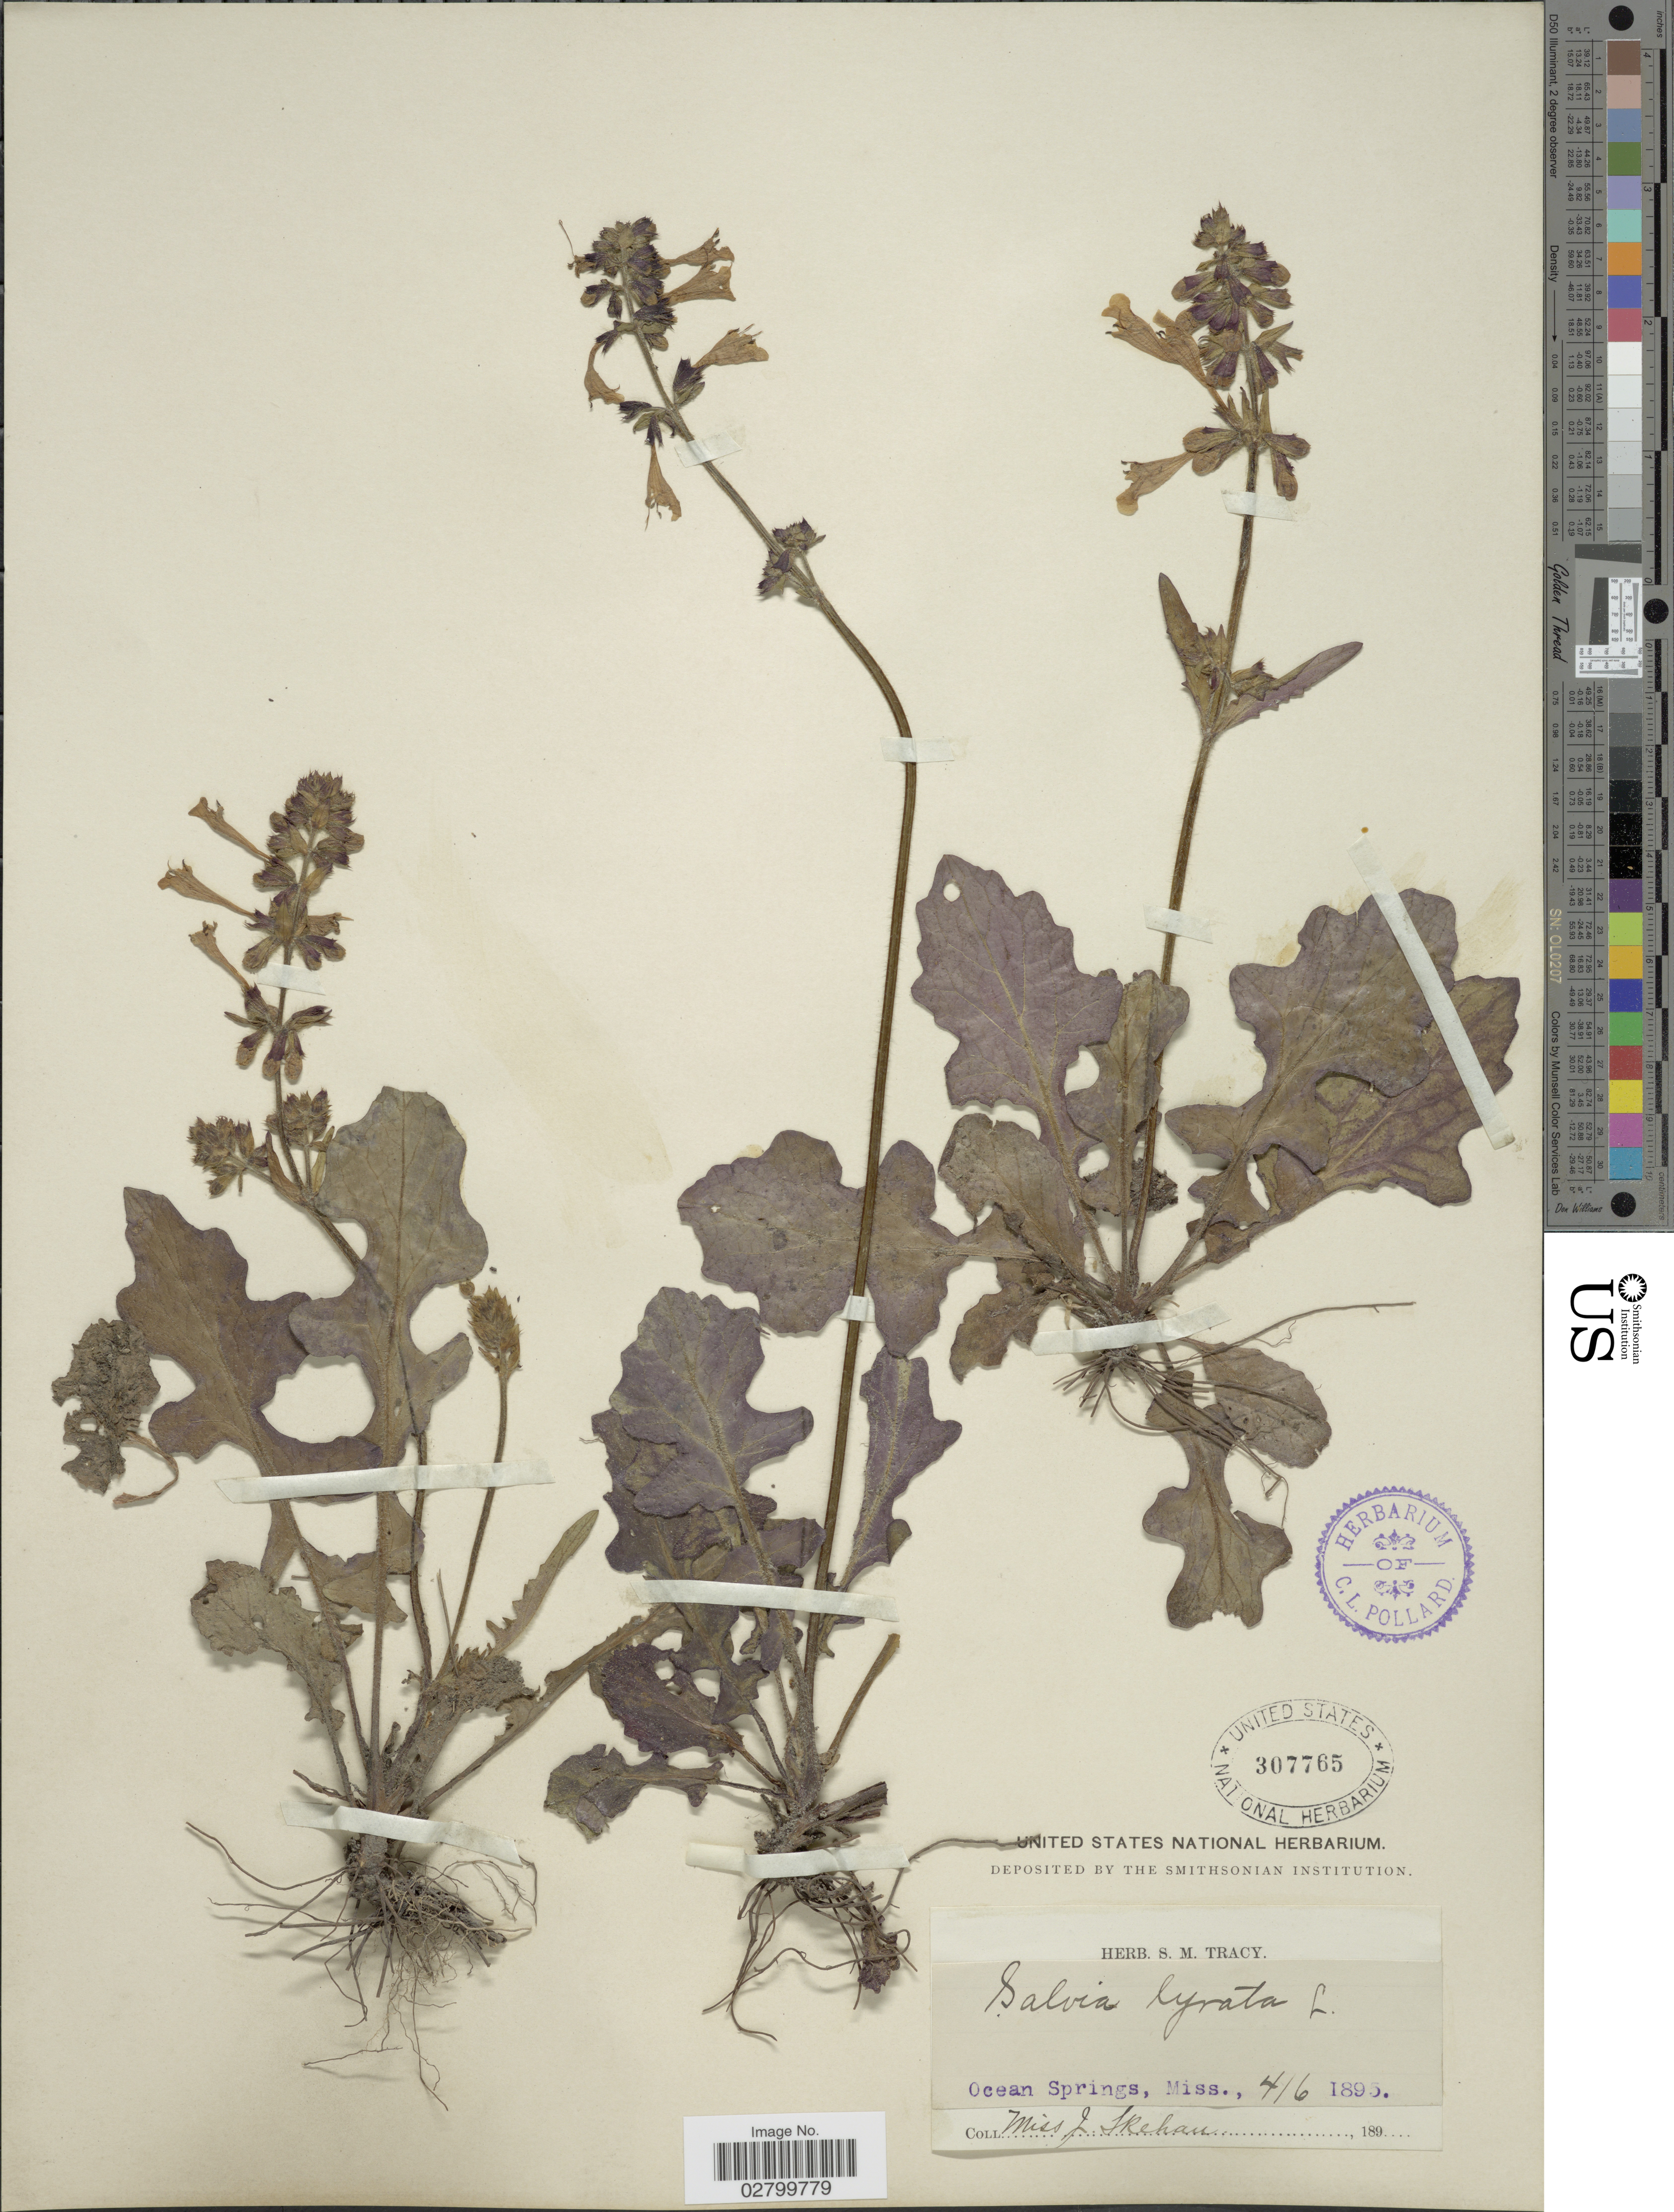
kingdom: Plantae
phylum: Tracheophyta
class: Magnoliopsida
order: Lamiales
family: Lamiaceae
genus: Salvia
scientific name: Salvia lyrata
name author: L.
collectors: J. Skehan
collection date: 1895-04-06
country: United States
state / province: Mississippi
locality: Ocean Springs, Miss.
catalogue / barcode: US 307765